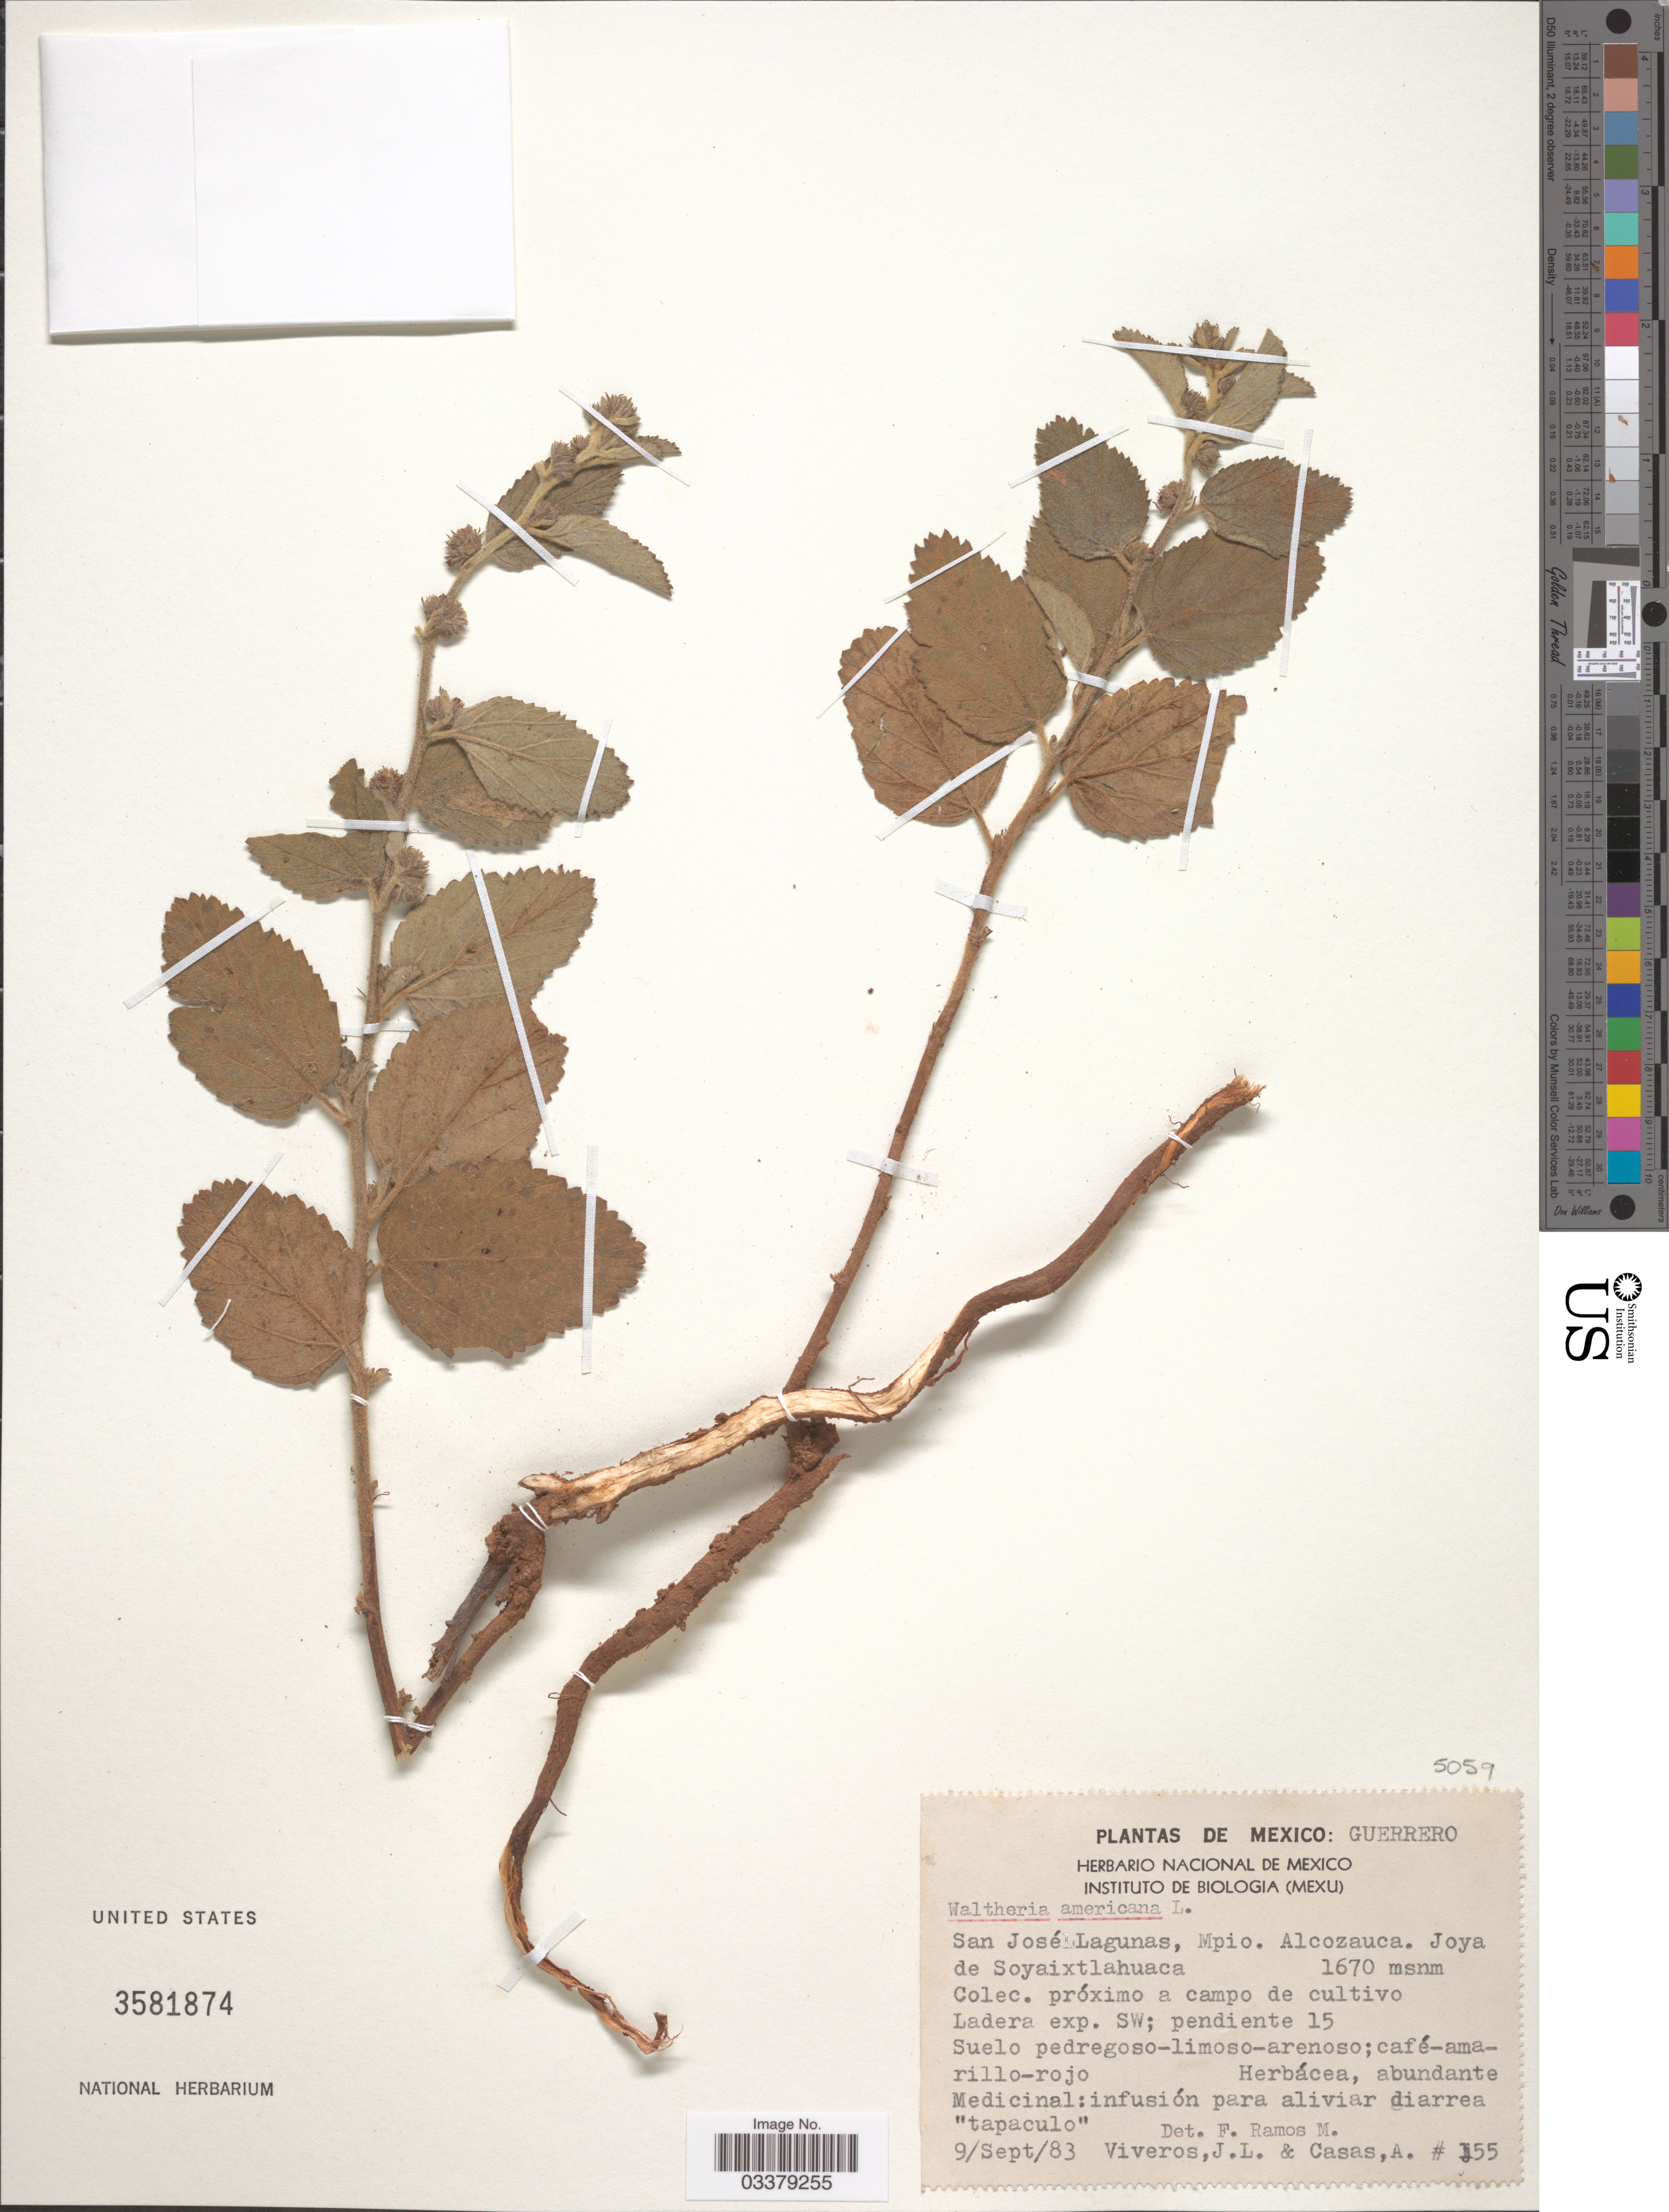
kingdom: Plantae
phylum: Tracheophyta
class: Magnoliopsida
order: Malvales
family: Malvaceae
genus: Waltheria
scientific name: Waltheria americana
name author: L.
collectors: J. Viveros & A. Casas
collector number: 155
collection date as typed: Transcribed d/m/y: 9/9/83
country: Mexico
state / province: Guerrero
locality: San José Lagunas, Mpio. Alcozauca. Joya de Soyaixtlahuaca.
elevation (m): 1670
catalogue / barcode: US 3581874